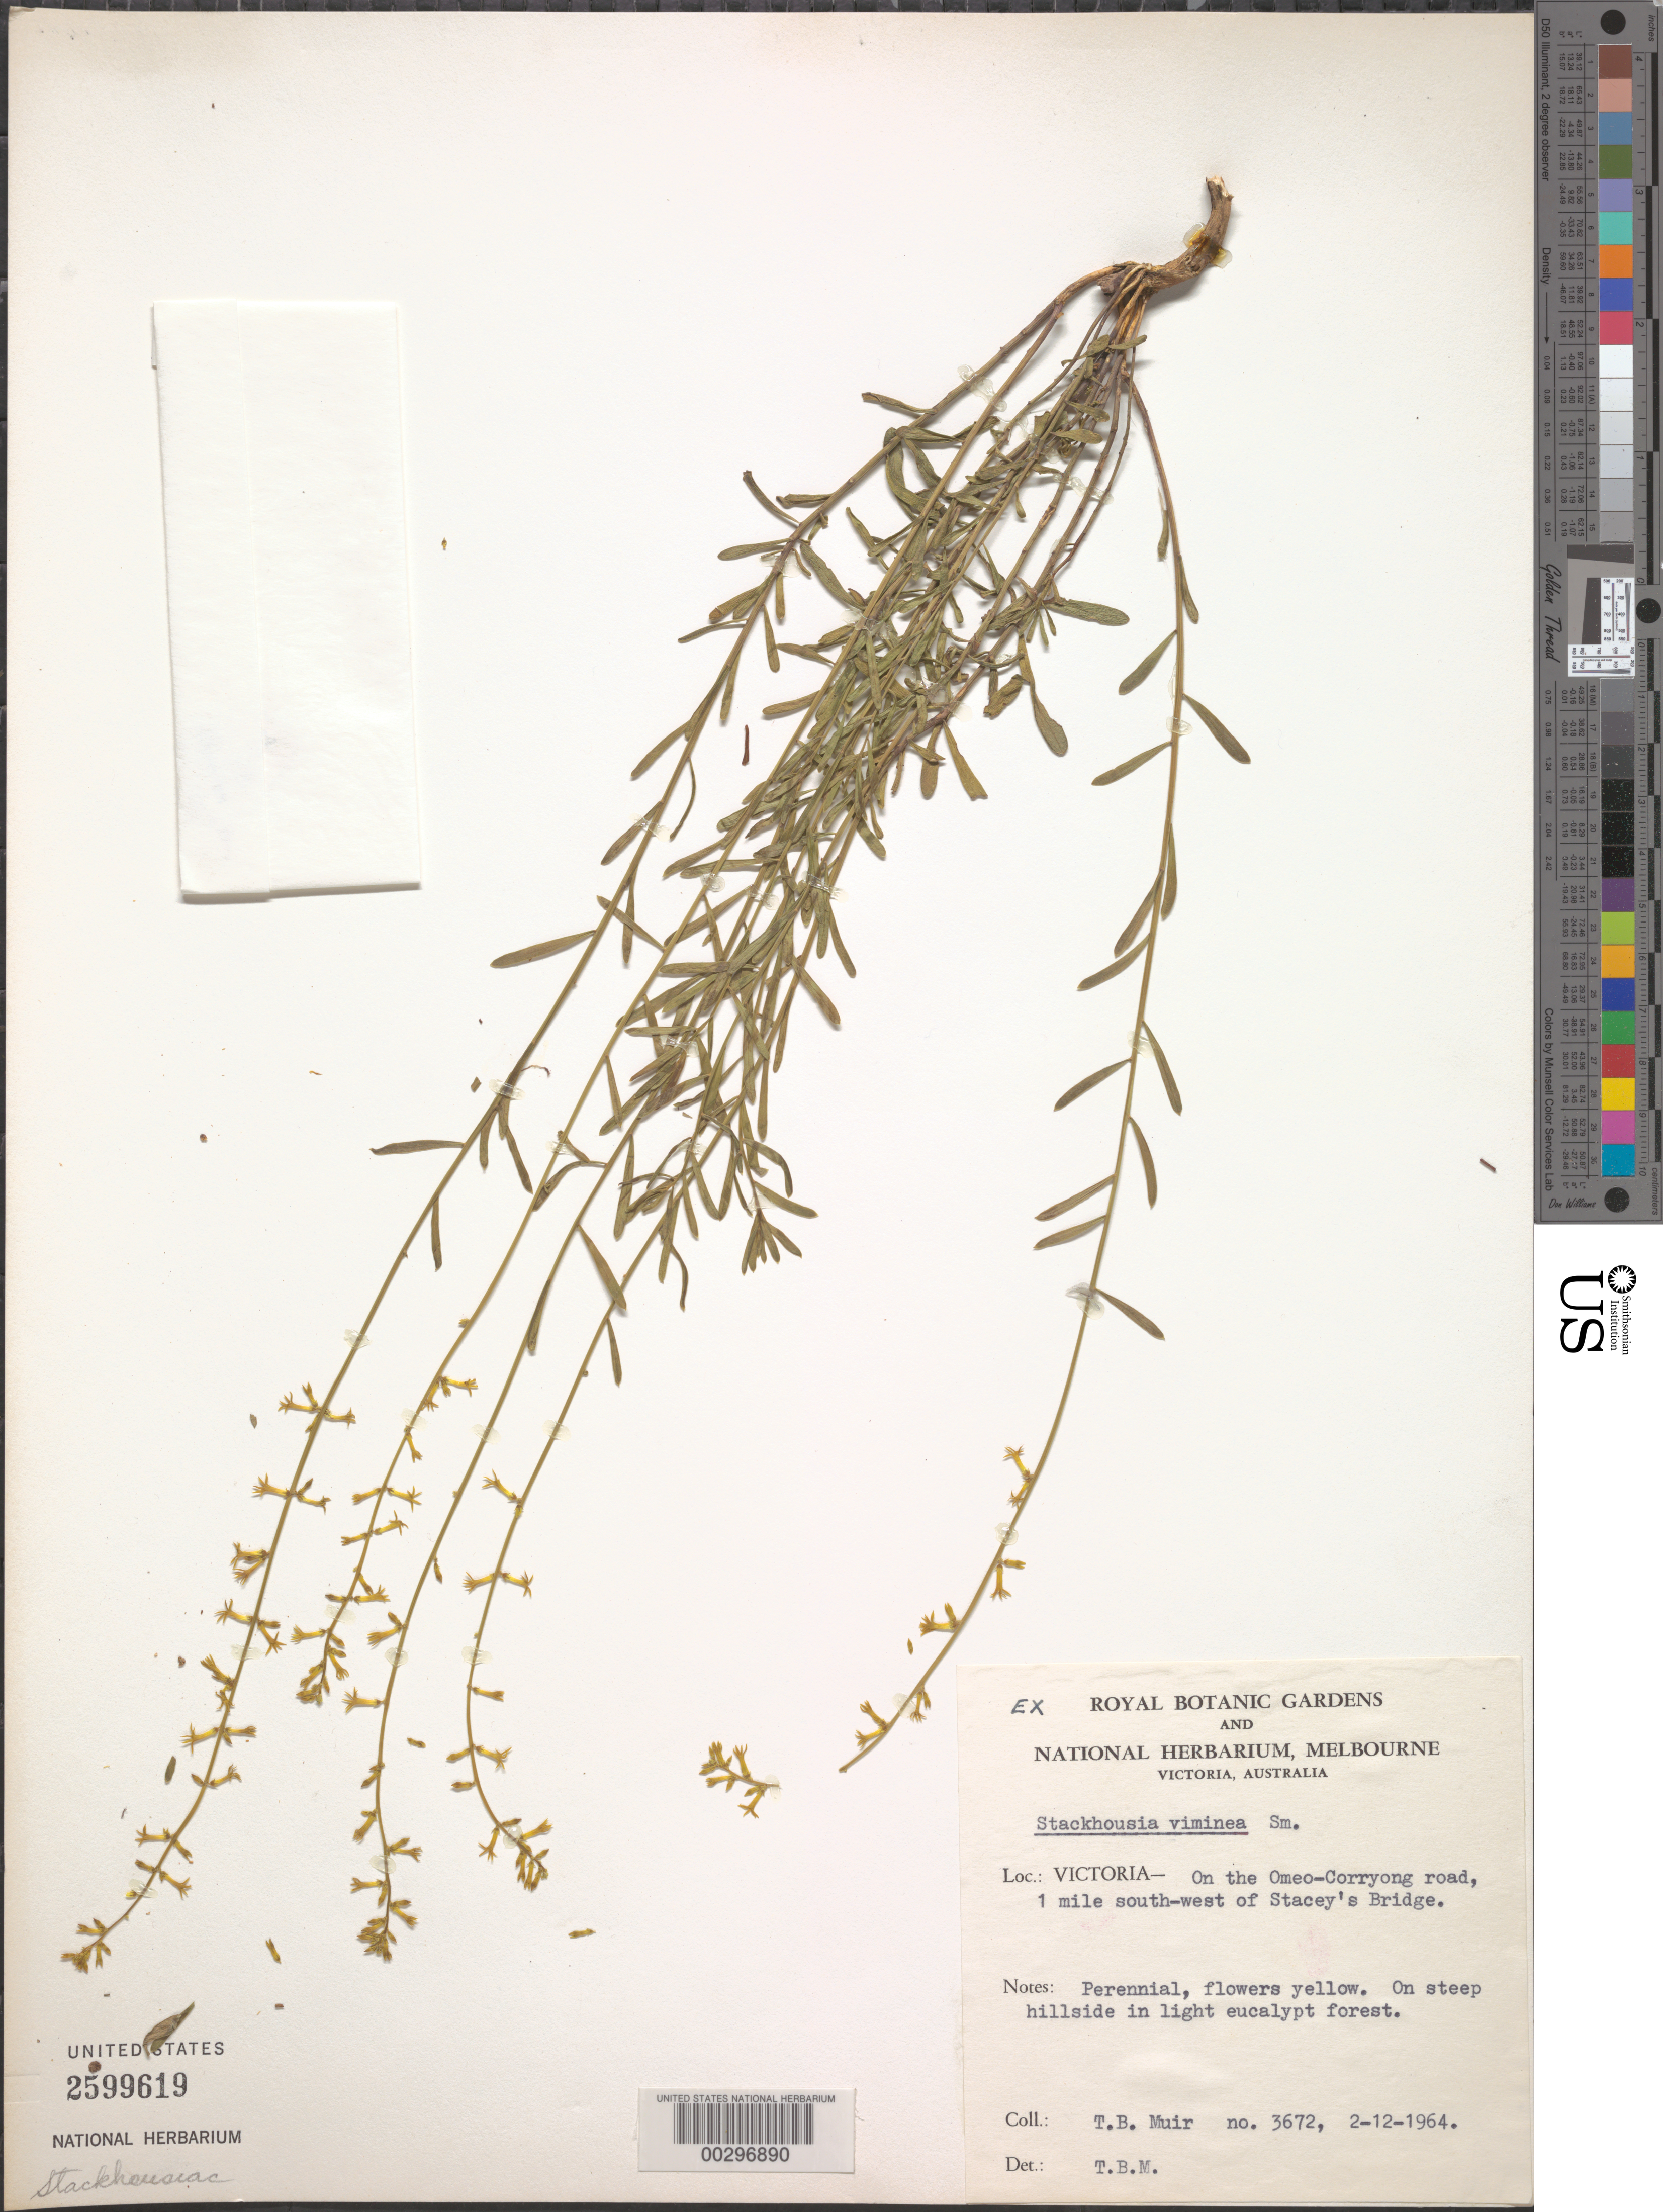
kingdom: Plantae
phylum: Tracheophyta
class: Magnoliopsida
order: Celastrales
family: Celastraceae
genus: Stackhousia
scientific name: Stackhousia viminea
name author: Small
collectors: T. Muir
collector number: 3672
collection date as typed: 01 Dec 1964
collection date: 1964-12-01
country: Australia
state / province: Victoria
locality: Omeo - corryong rd., sw of stacy's bridge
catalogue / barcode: US 2599619